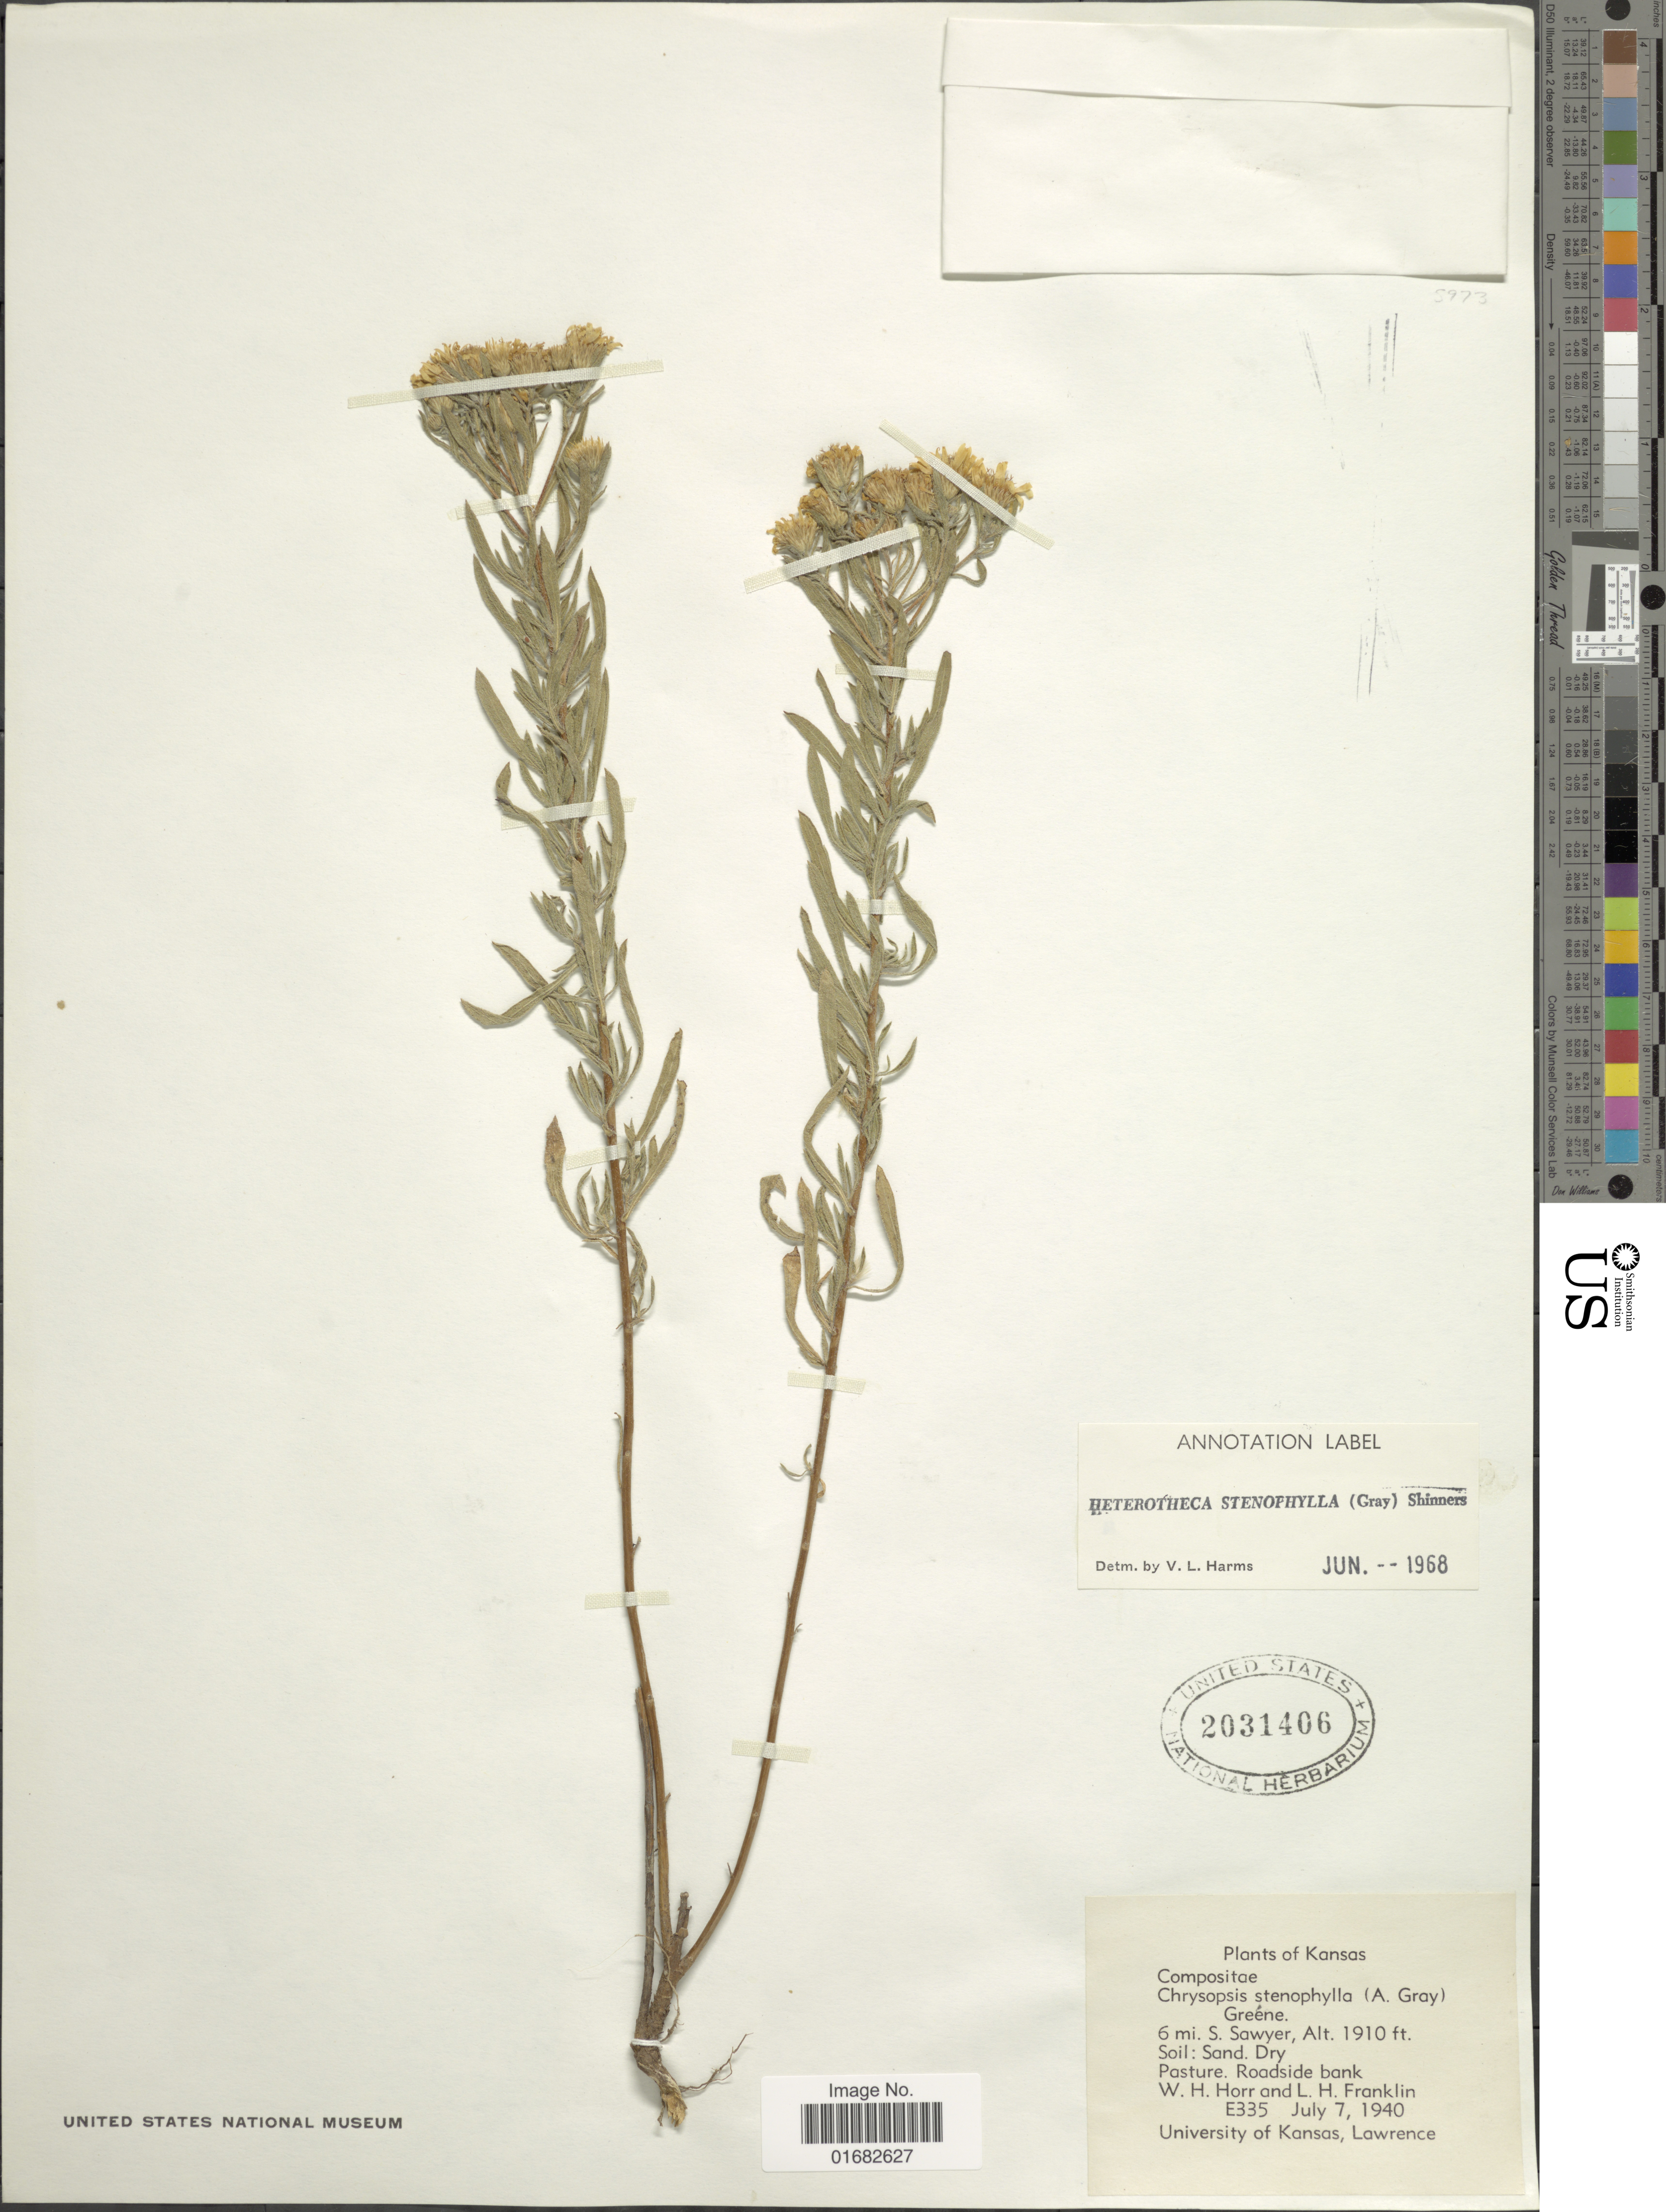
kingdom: Plantae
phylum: Tracheophyta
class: Magnoliopsida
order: Asterales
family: Asteraceae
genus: Heterotheca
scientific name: Heterotheca stenophylla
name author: (A. Gray) Shinners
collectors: W. H. Horr & L. H. Franklin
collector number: E335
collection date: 1940-07-07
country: United States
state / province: Kansas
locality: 6 mi. S. Sawyer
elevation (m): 582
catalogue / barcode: US 2031406